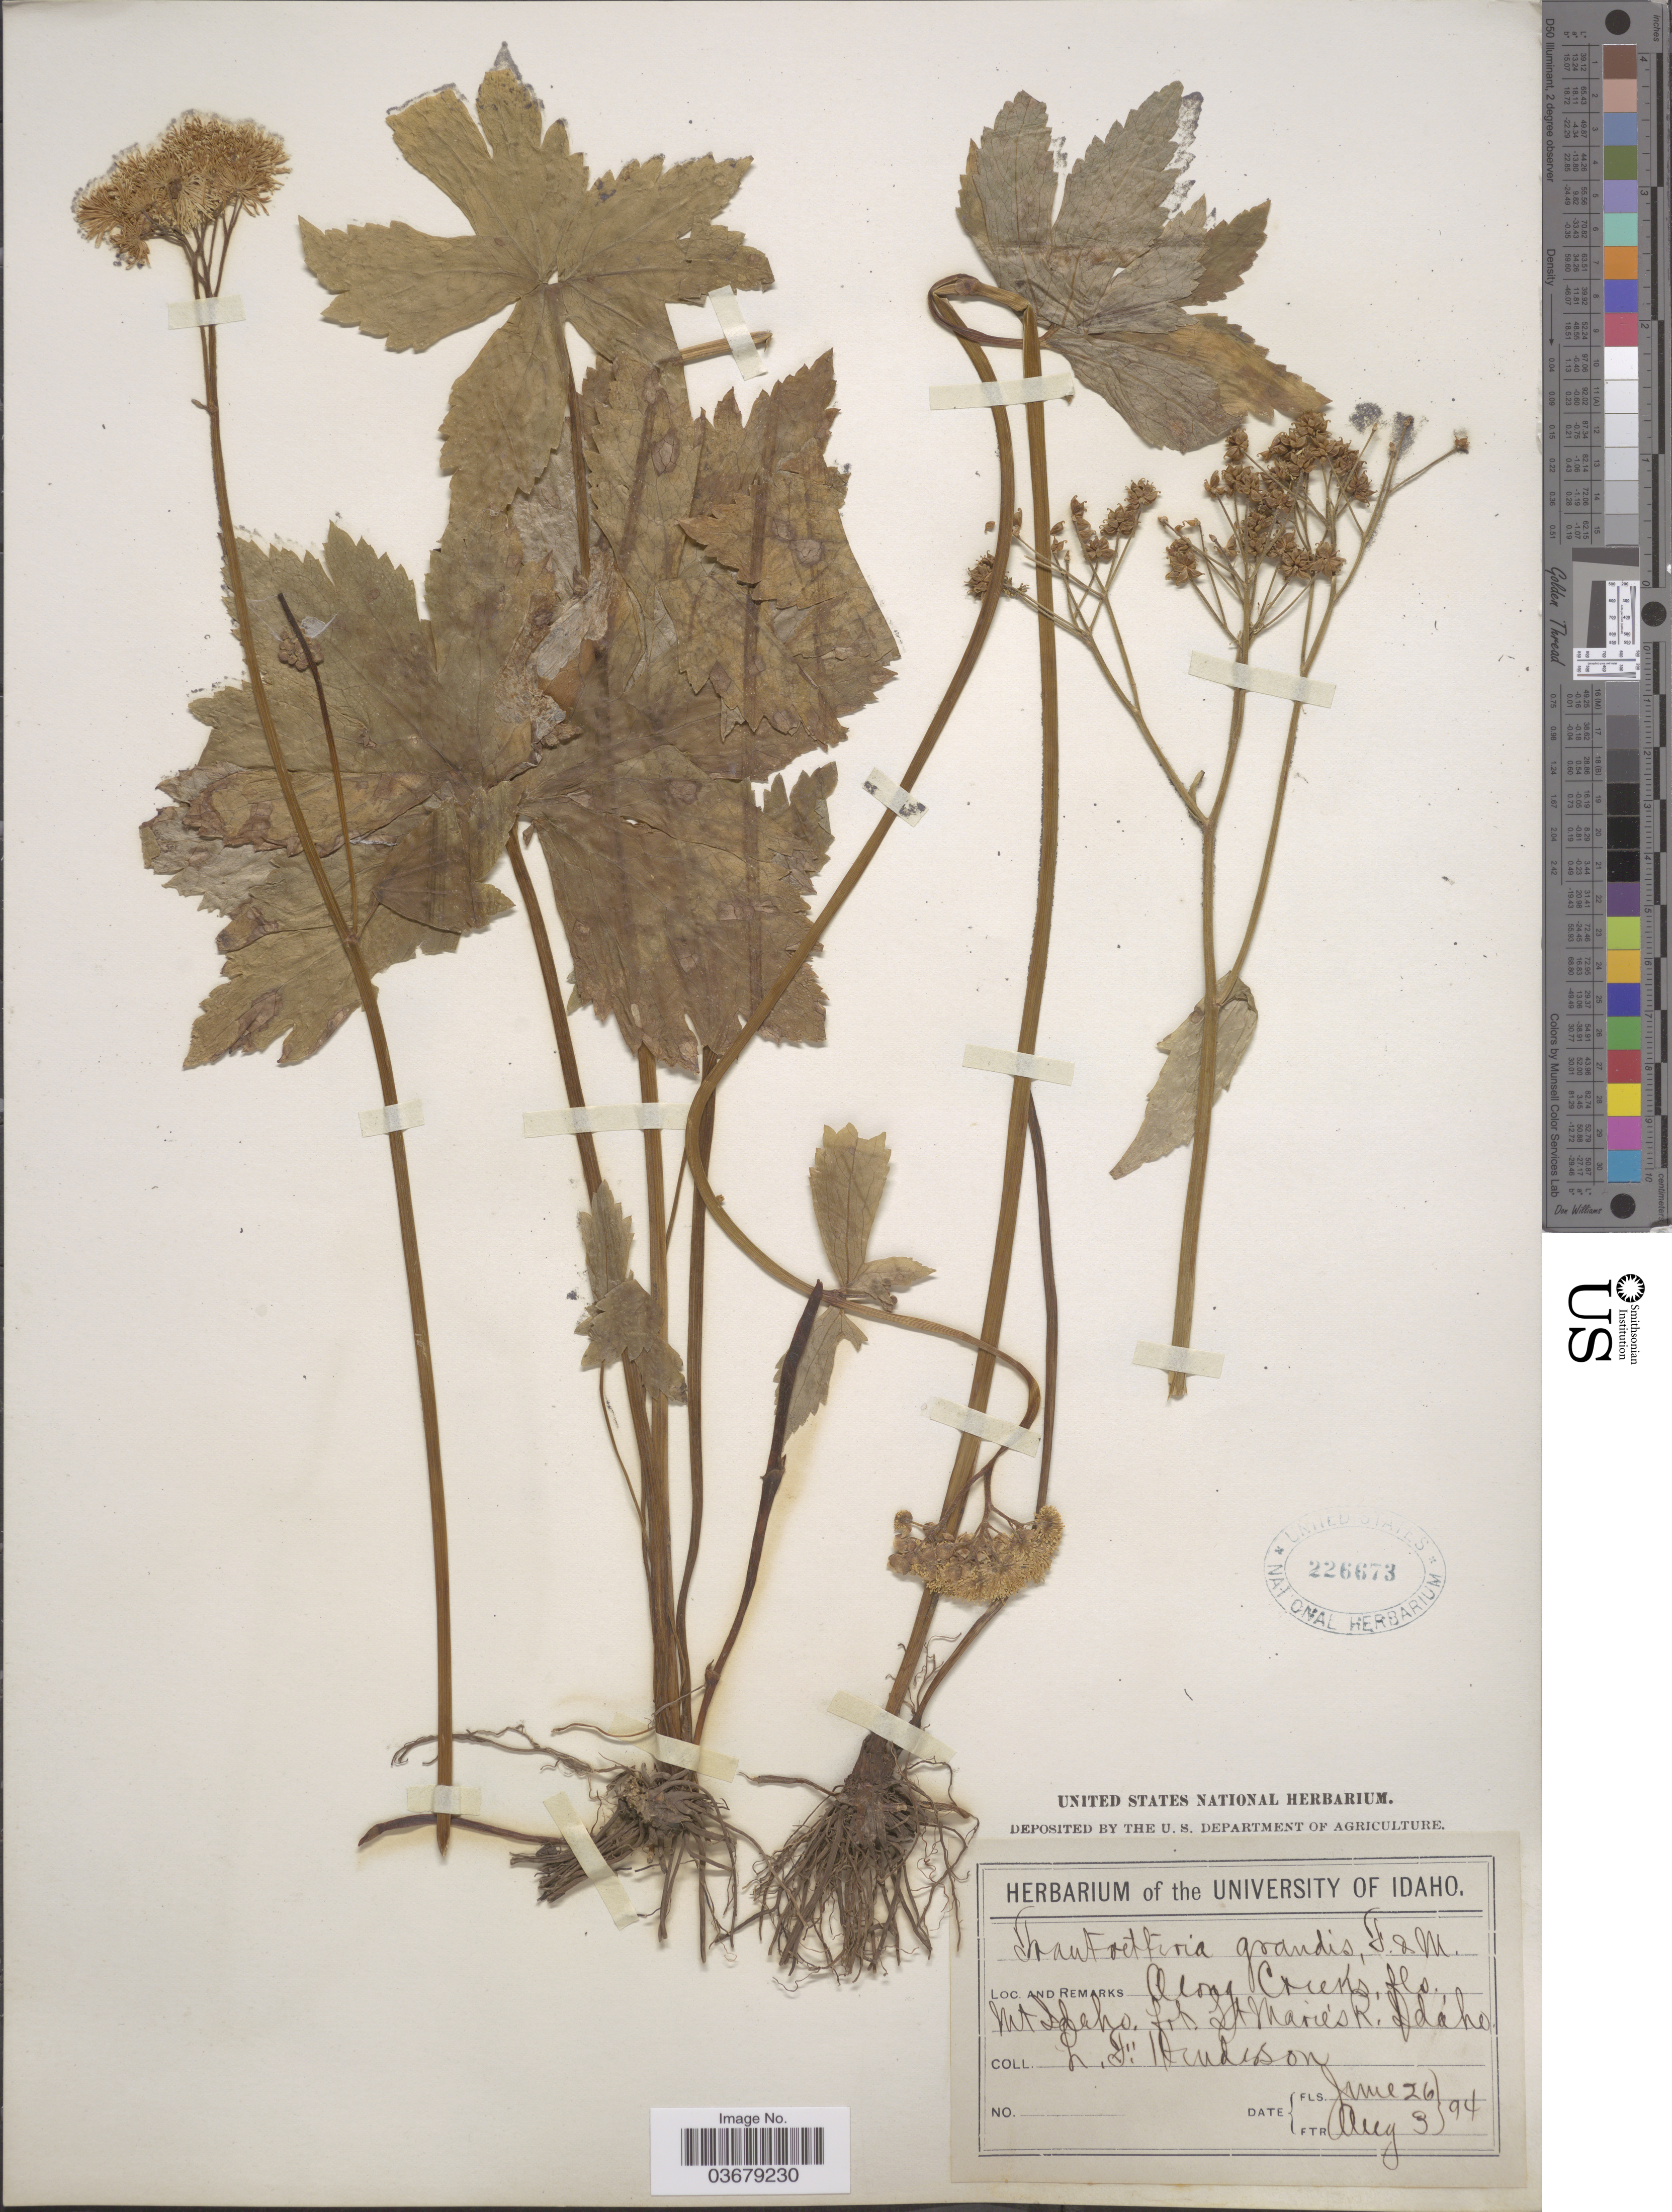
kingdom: Plantae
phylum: Tracheophyta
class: Magnoliopsida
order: Ranunculales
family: Ranunculaceae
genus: Trautvetteria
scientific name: Trautvetteria caroliniensis var. grandis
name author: (Water) Vail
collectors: L. Henderson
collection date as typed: Transcribed d/m/y: 26/6/94 to 3/8/94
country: United States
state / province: Idaho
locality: Along Creeks, Mt. Idaho, St. Marie's R.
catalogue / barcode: US 226673